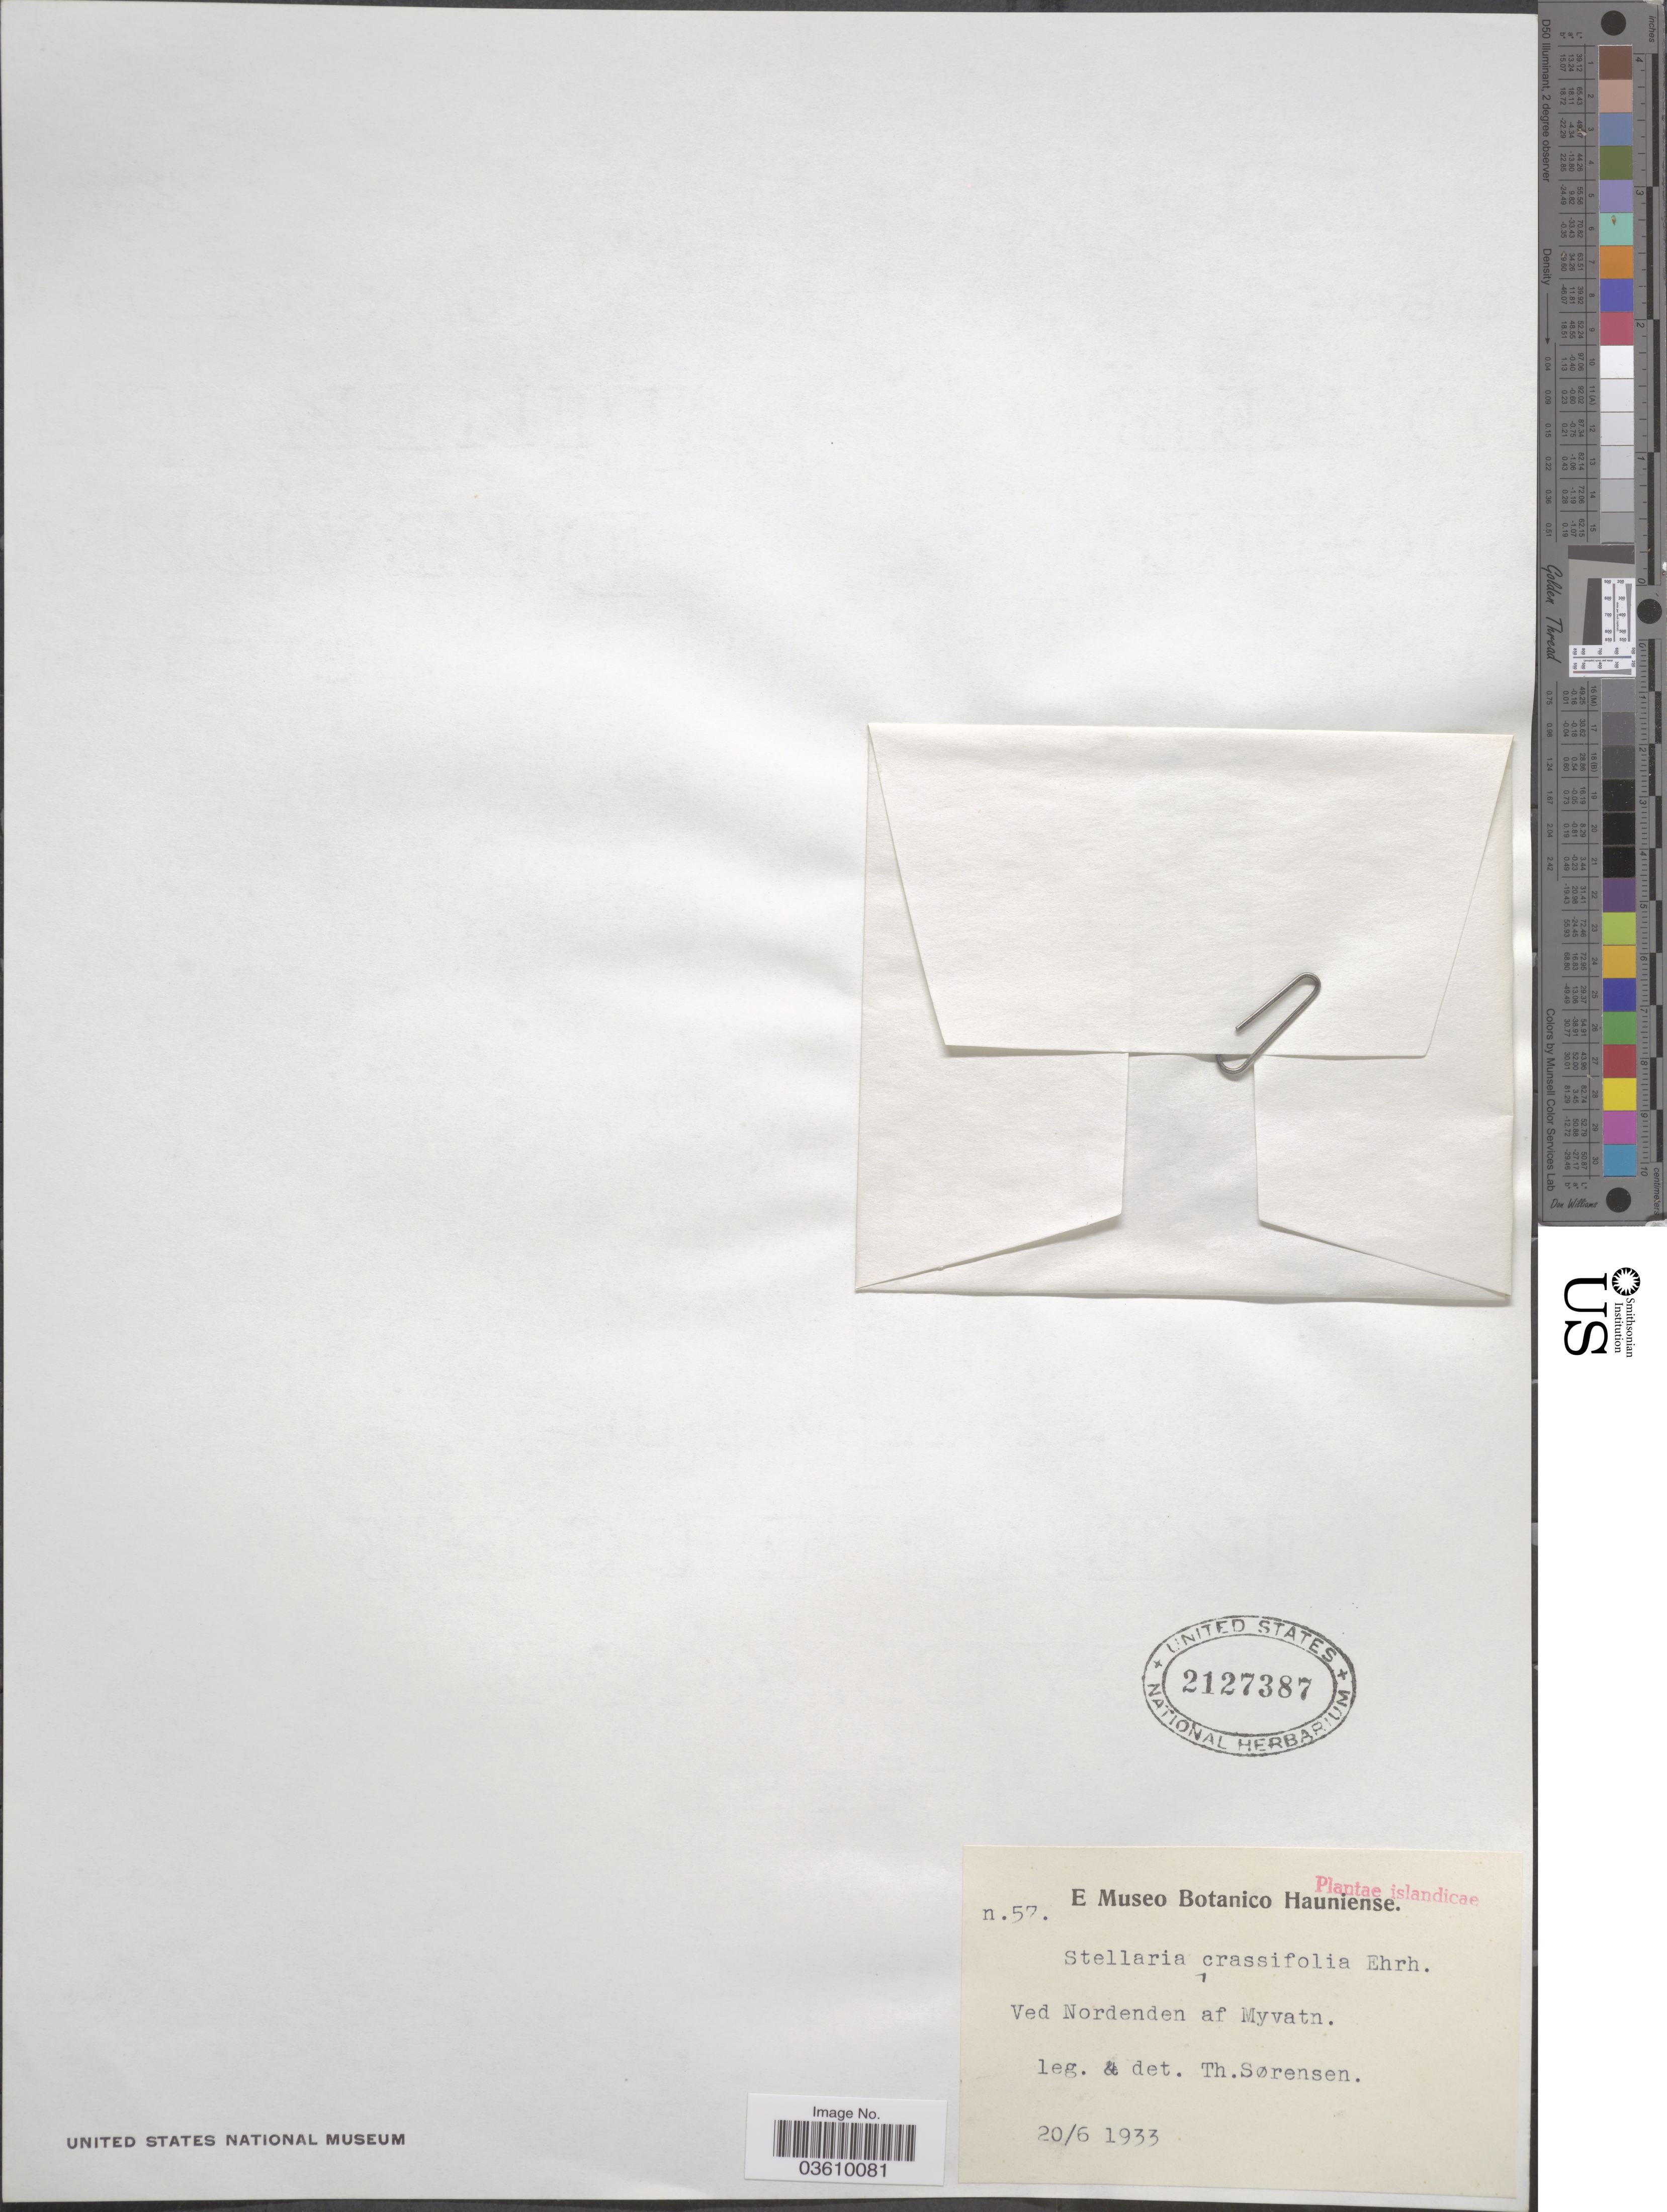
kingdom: Plantae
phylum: Tracheophyta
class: Magnoliopsida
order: Caryophyllales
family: Caryophyllaceae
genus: Stellaria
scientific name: Stellaria crassifolia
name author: Ehrh.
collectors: T. Sorensen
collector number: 57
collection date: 1933-06-20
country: Iceland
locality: Islandicae. Ved Nordenden af Myvatn.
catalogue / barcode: US 2127387